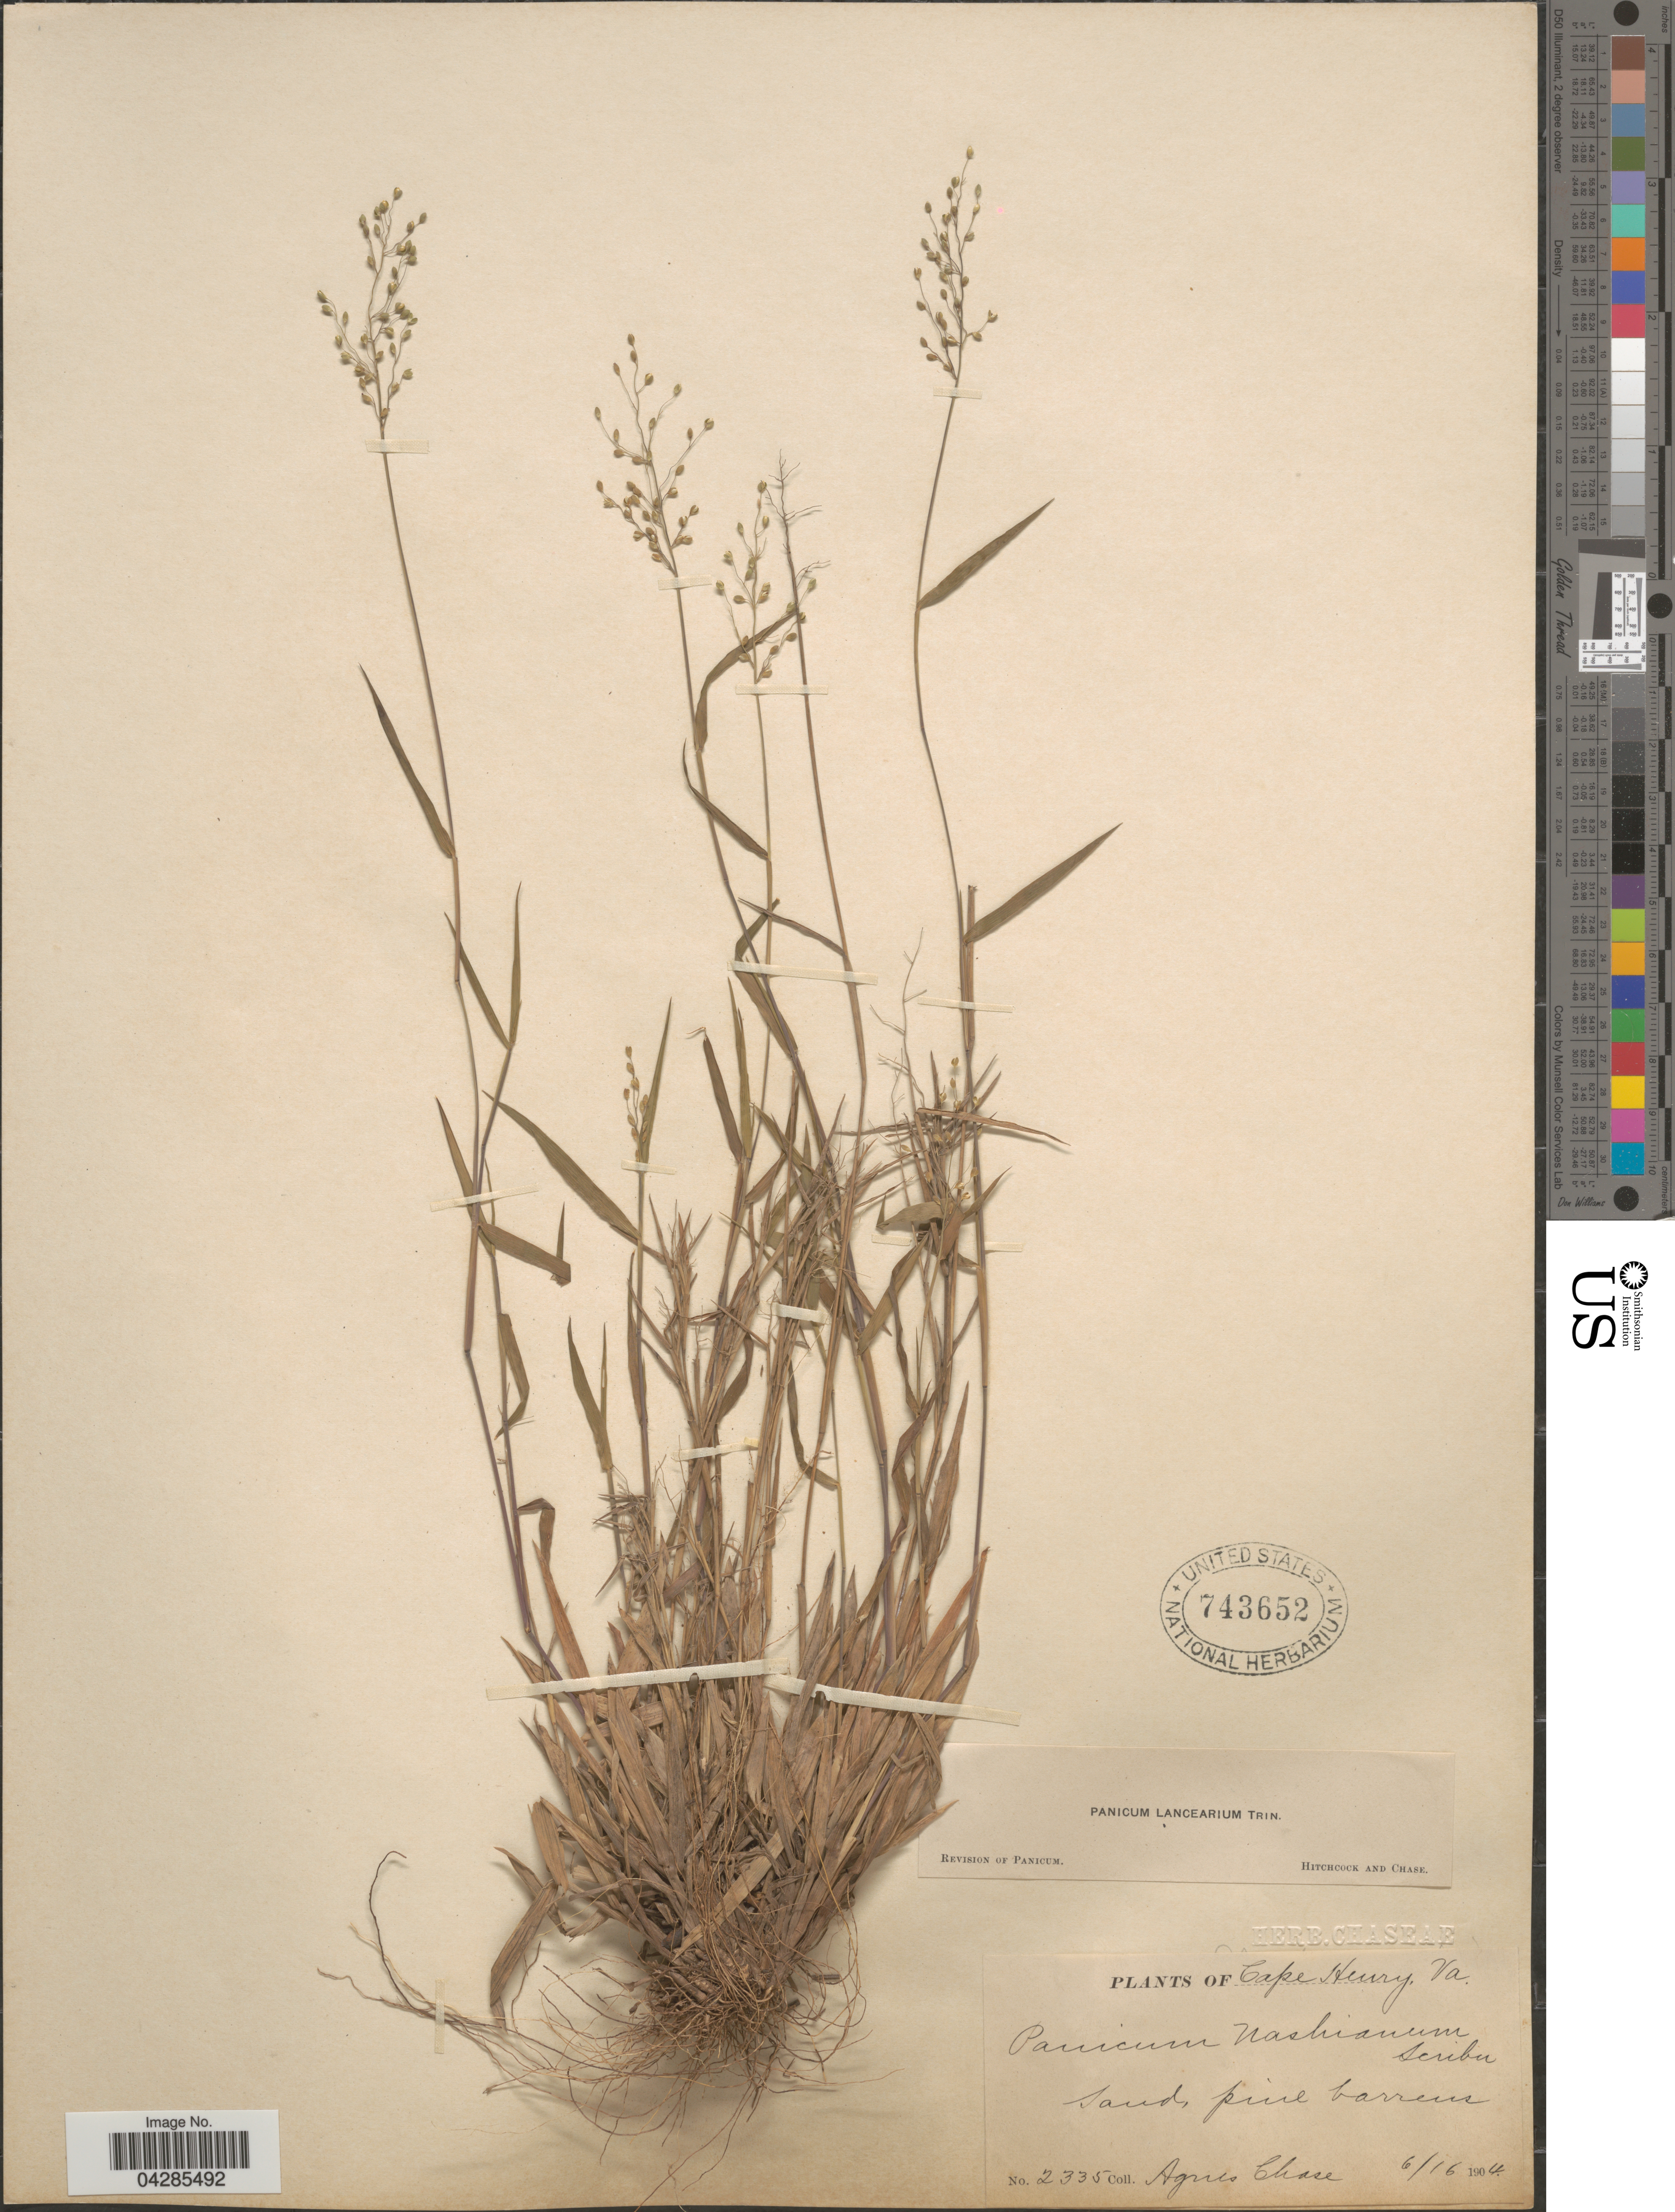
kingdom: Plantae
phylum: Tracheophyta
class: Liliopsida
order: Poales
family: Poaceae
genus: Dichanthelium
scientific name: Dichanthelium portoricense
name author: (Desv. ex Ham.) B.F. Hansen & Wunderlin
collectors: A. Chase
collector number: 2335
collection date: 1904-06-16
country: United States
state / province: Virginia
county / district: City of Virginia Beach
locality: Cape Henry. Sand, pine barrens.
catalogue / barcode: US 743652